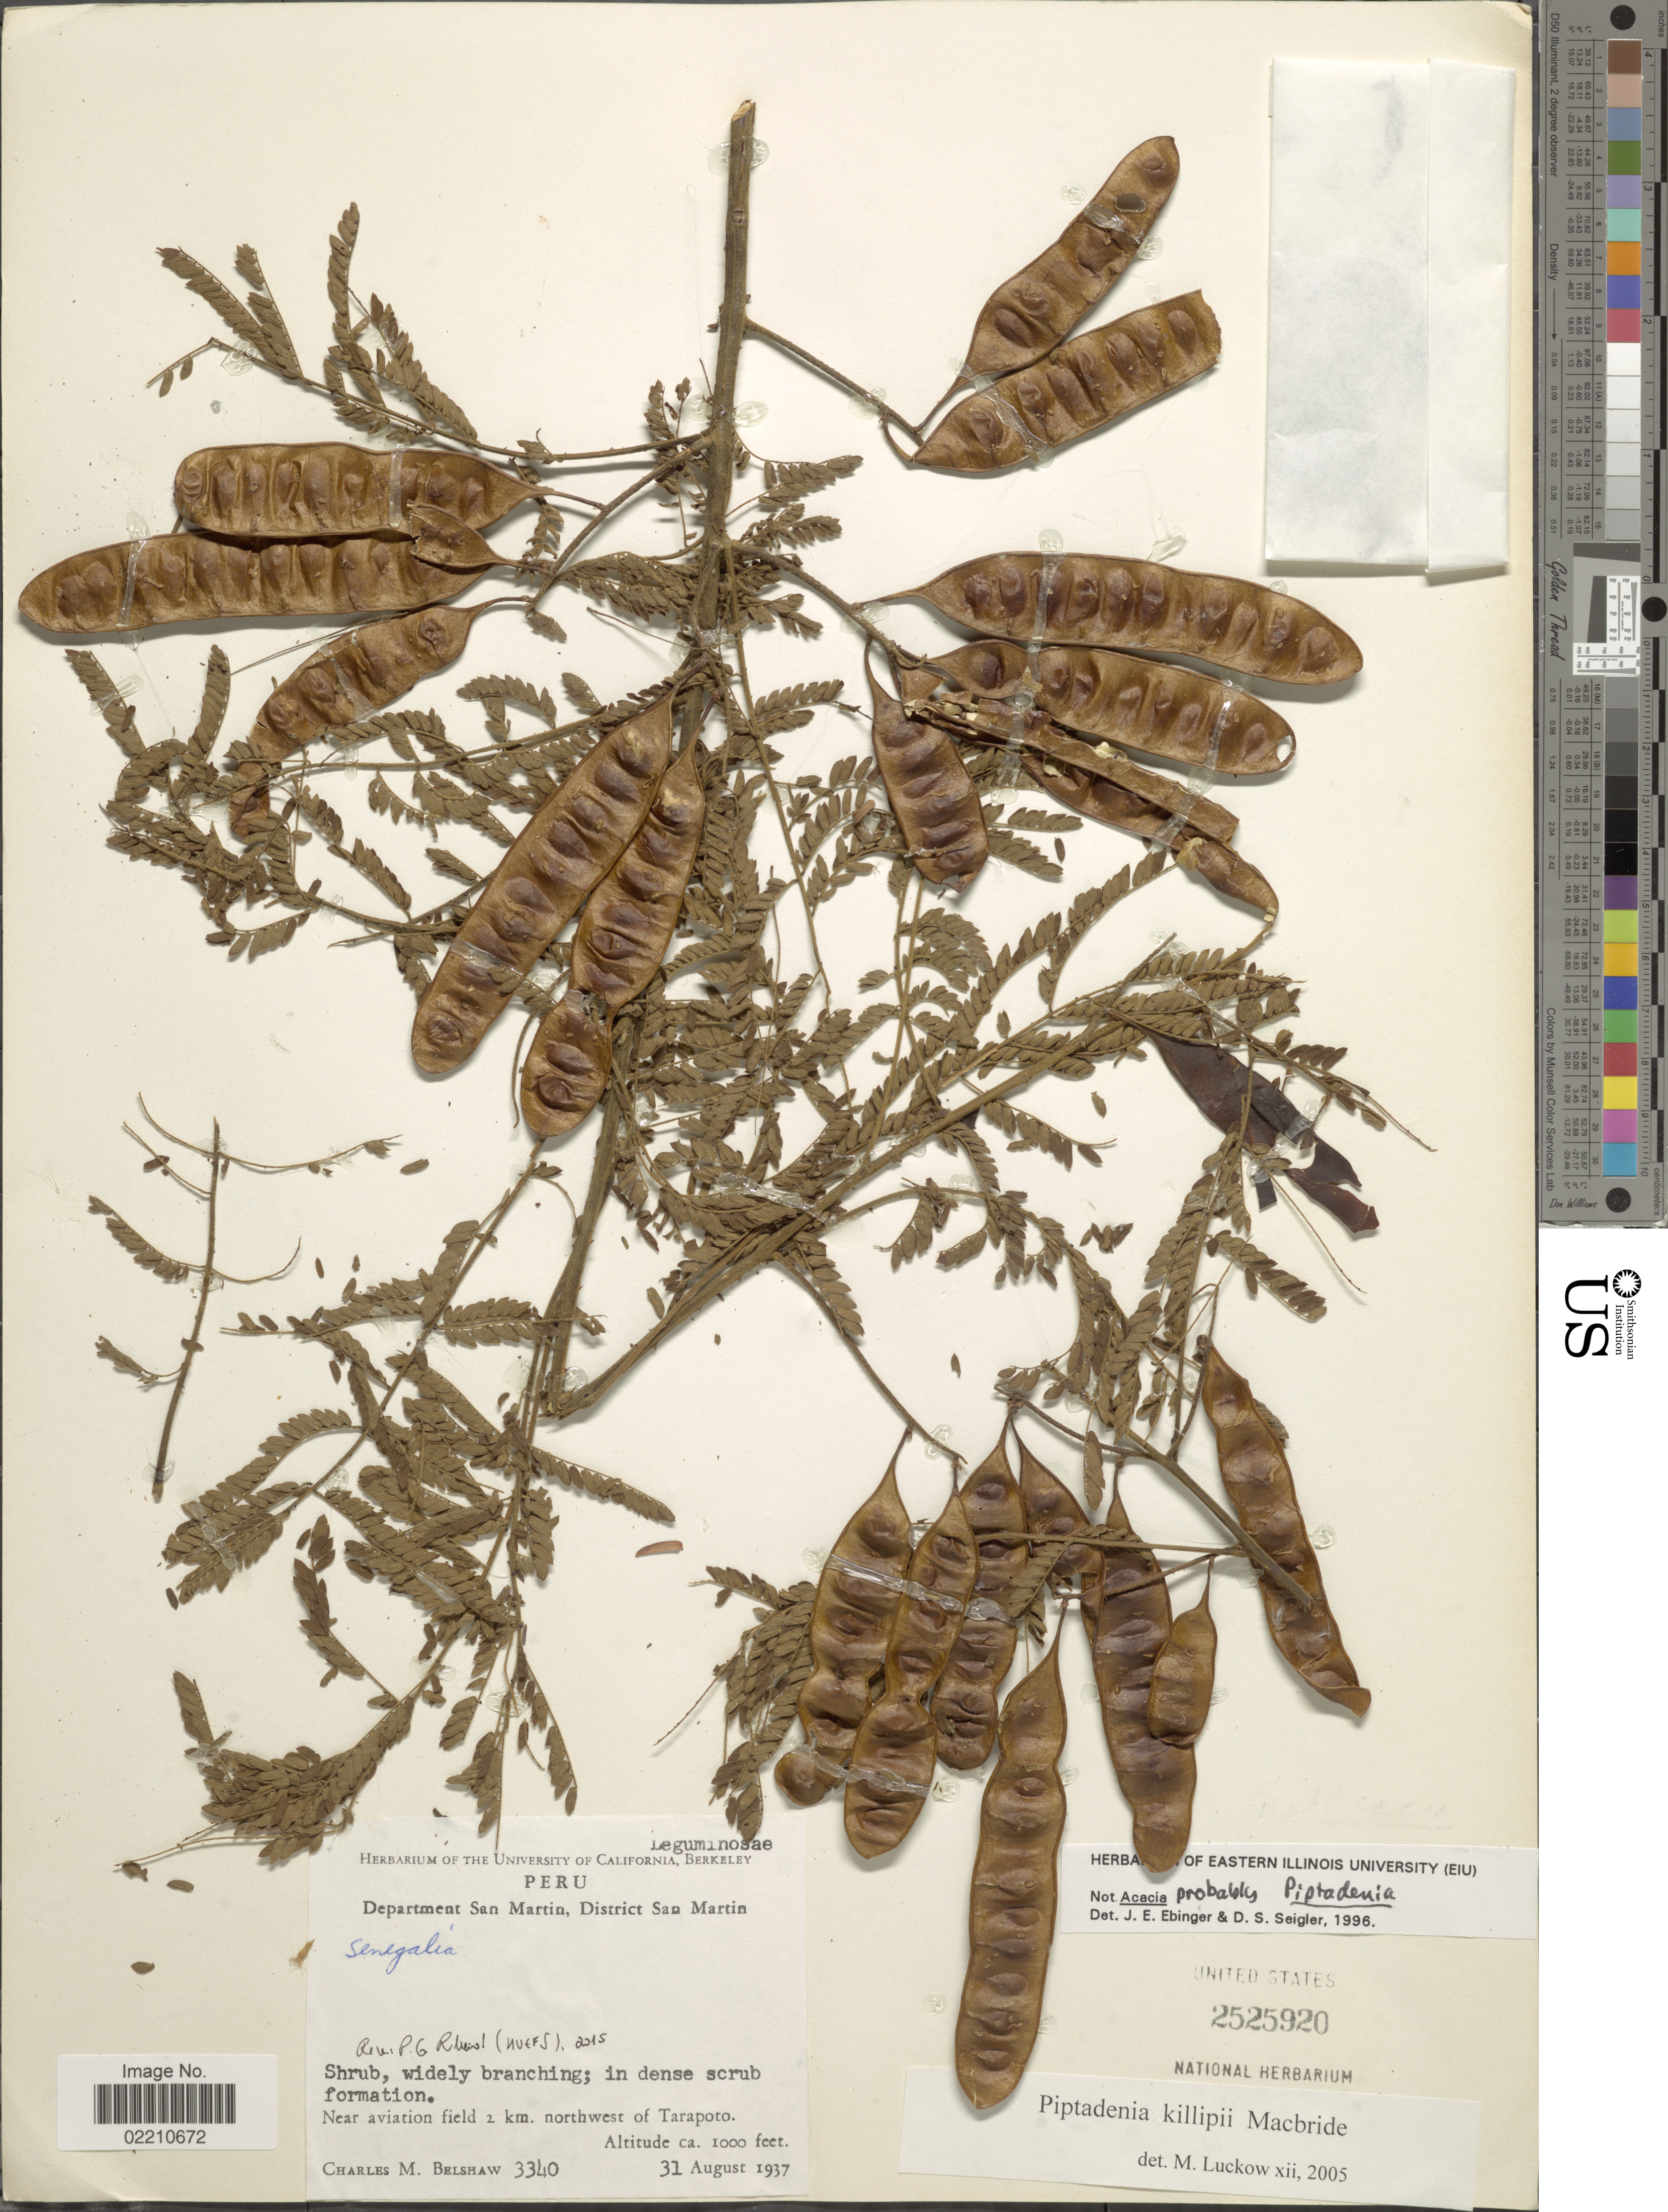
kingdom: Plantae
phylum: Tracheophyta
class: Magnoliopsida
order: Fabales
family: Fabaceae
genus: Piptadenia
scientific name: Piptadenia killipii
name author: J.F. Macbr.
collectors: C. Shaw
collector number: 3340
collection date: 1937-08-31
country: Peru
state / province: San Martín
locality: District San Martin, near aviation field, 2 km. northwest of Tarapoto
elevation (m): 305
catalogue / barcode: US 2525920